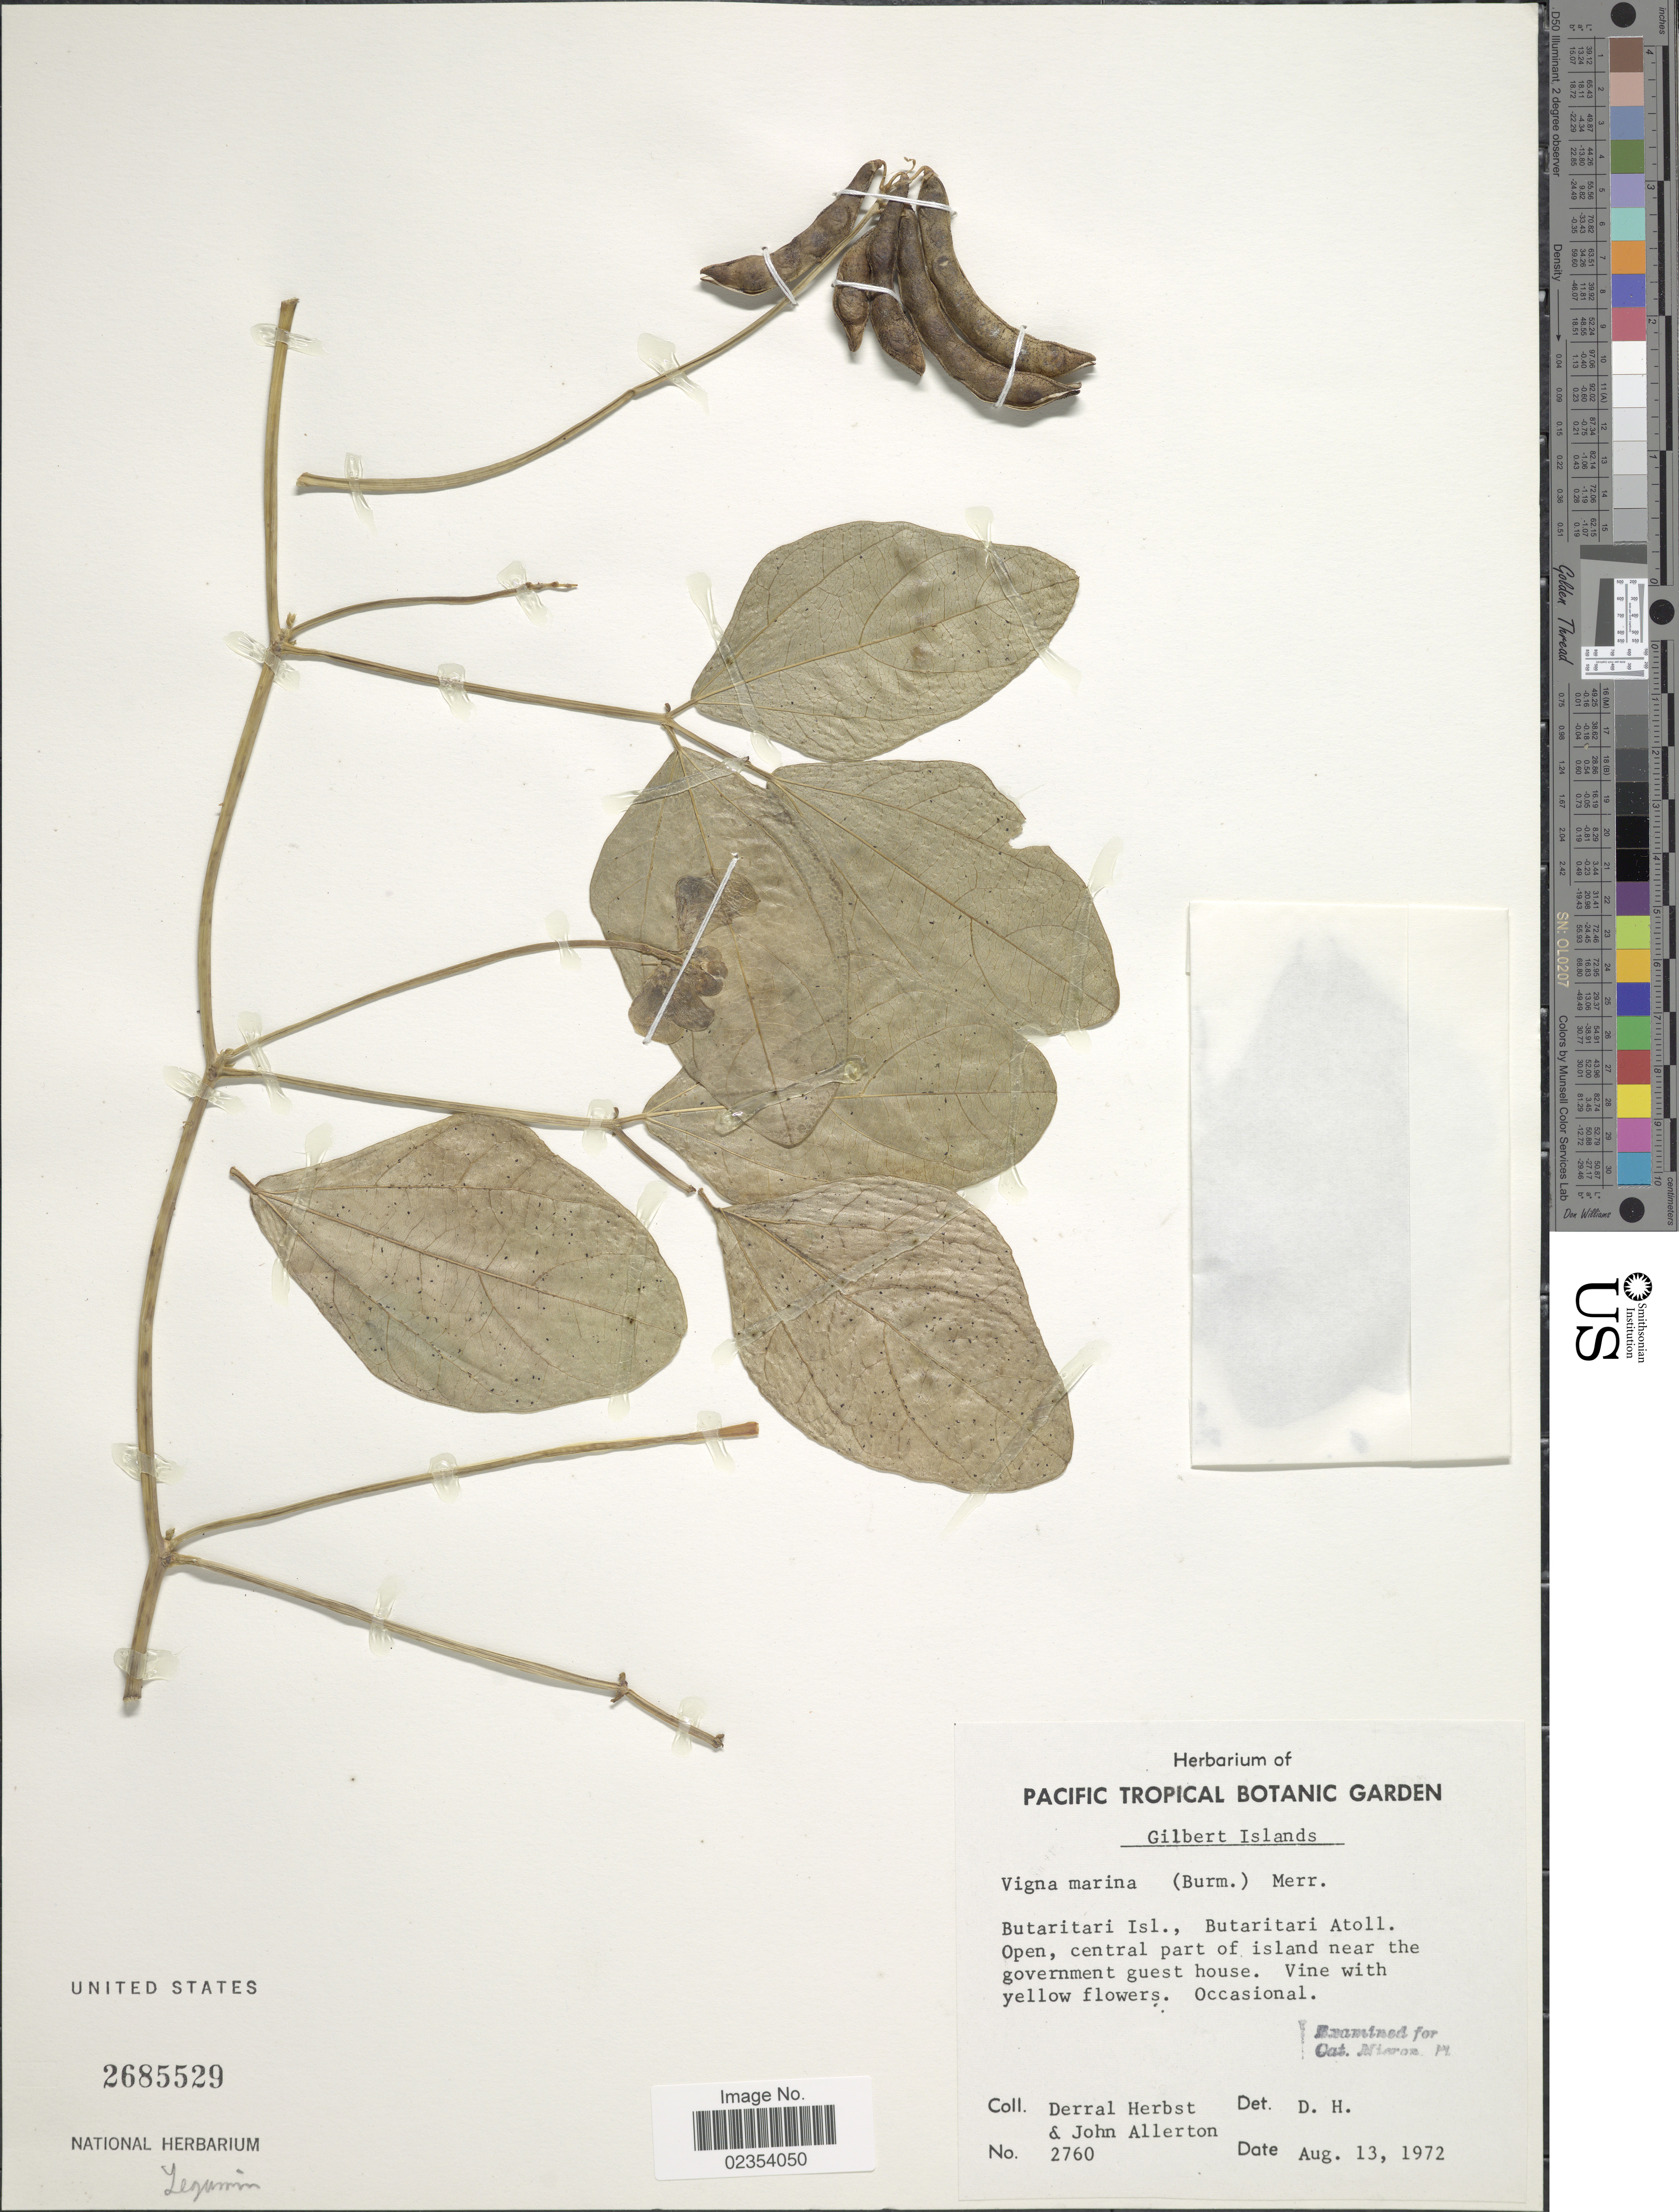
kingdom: Plantae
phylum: Tracheophyta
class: Magnoliopsida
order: Fabales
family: Fabaceae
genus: Vigna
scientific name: Vigna marina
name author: (Burm.) Merr.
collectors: D. R. Herbst & J. Allerton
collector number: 2760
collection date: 1972-08-13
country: Kiribati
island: Butaritari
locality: Gilbert Islands. Butaritari Isl., Butaritari Atoll. Open, central part of island near the government guest house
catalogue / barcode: US 2685529